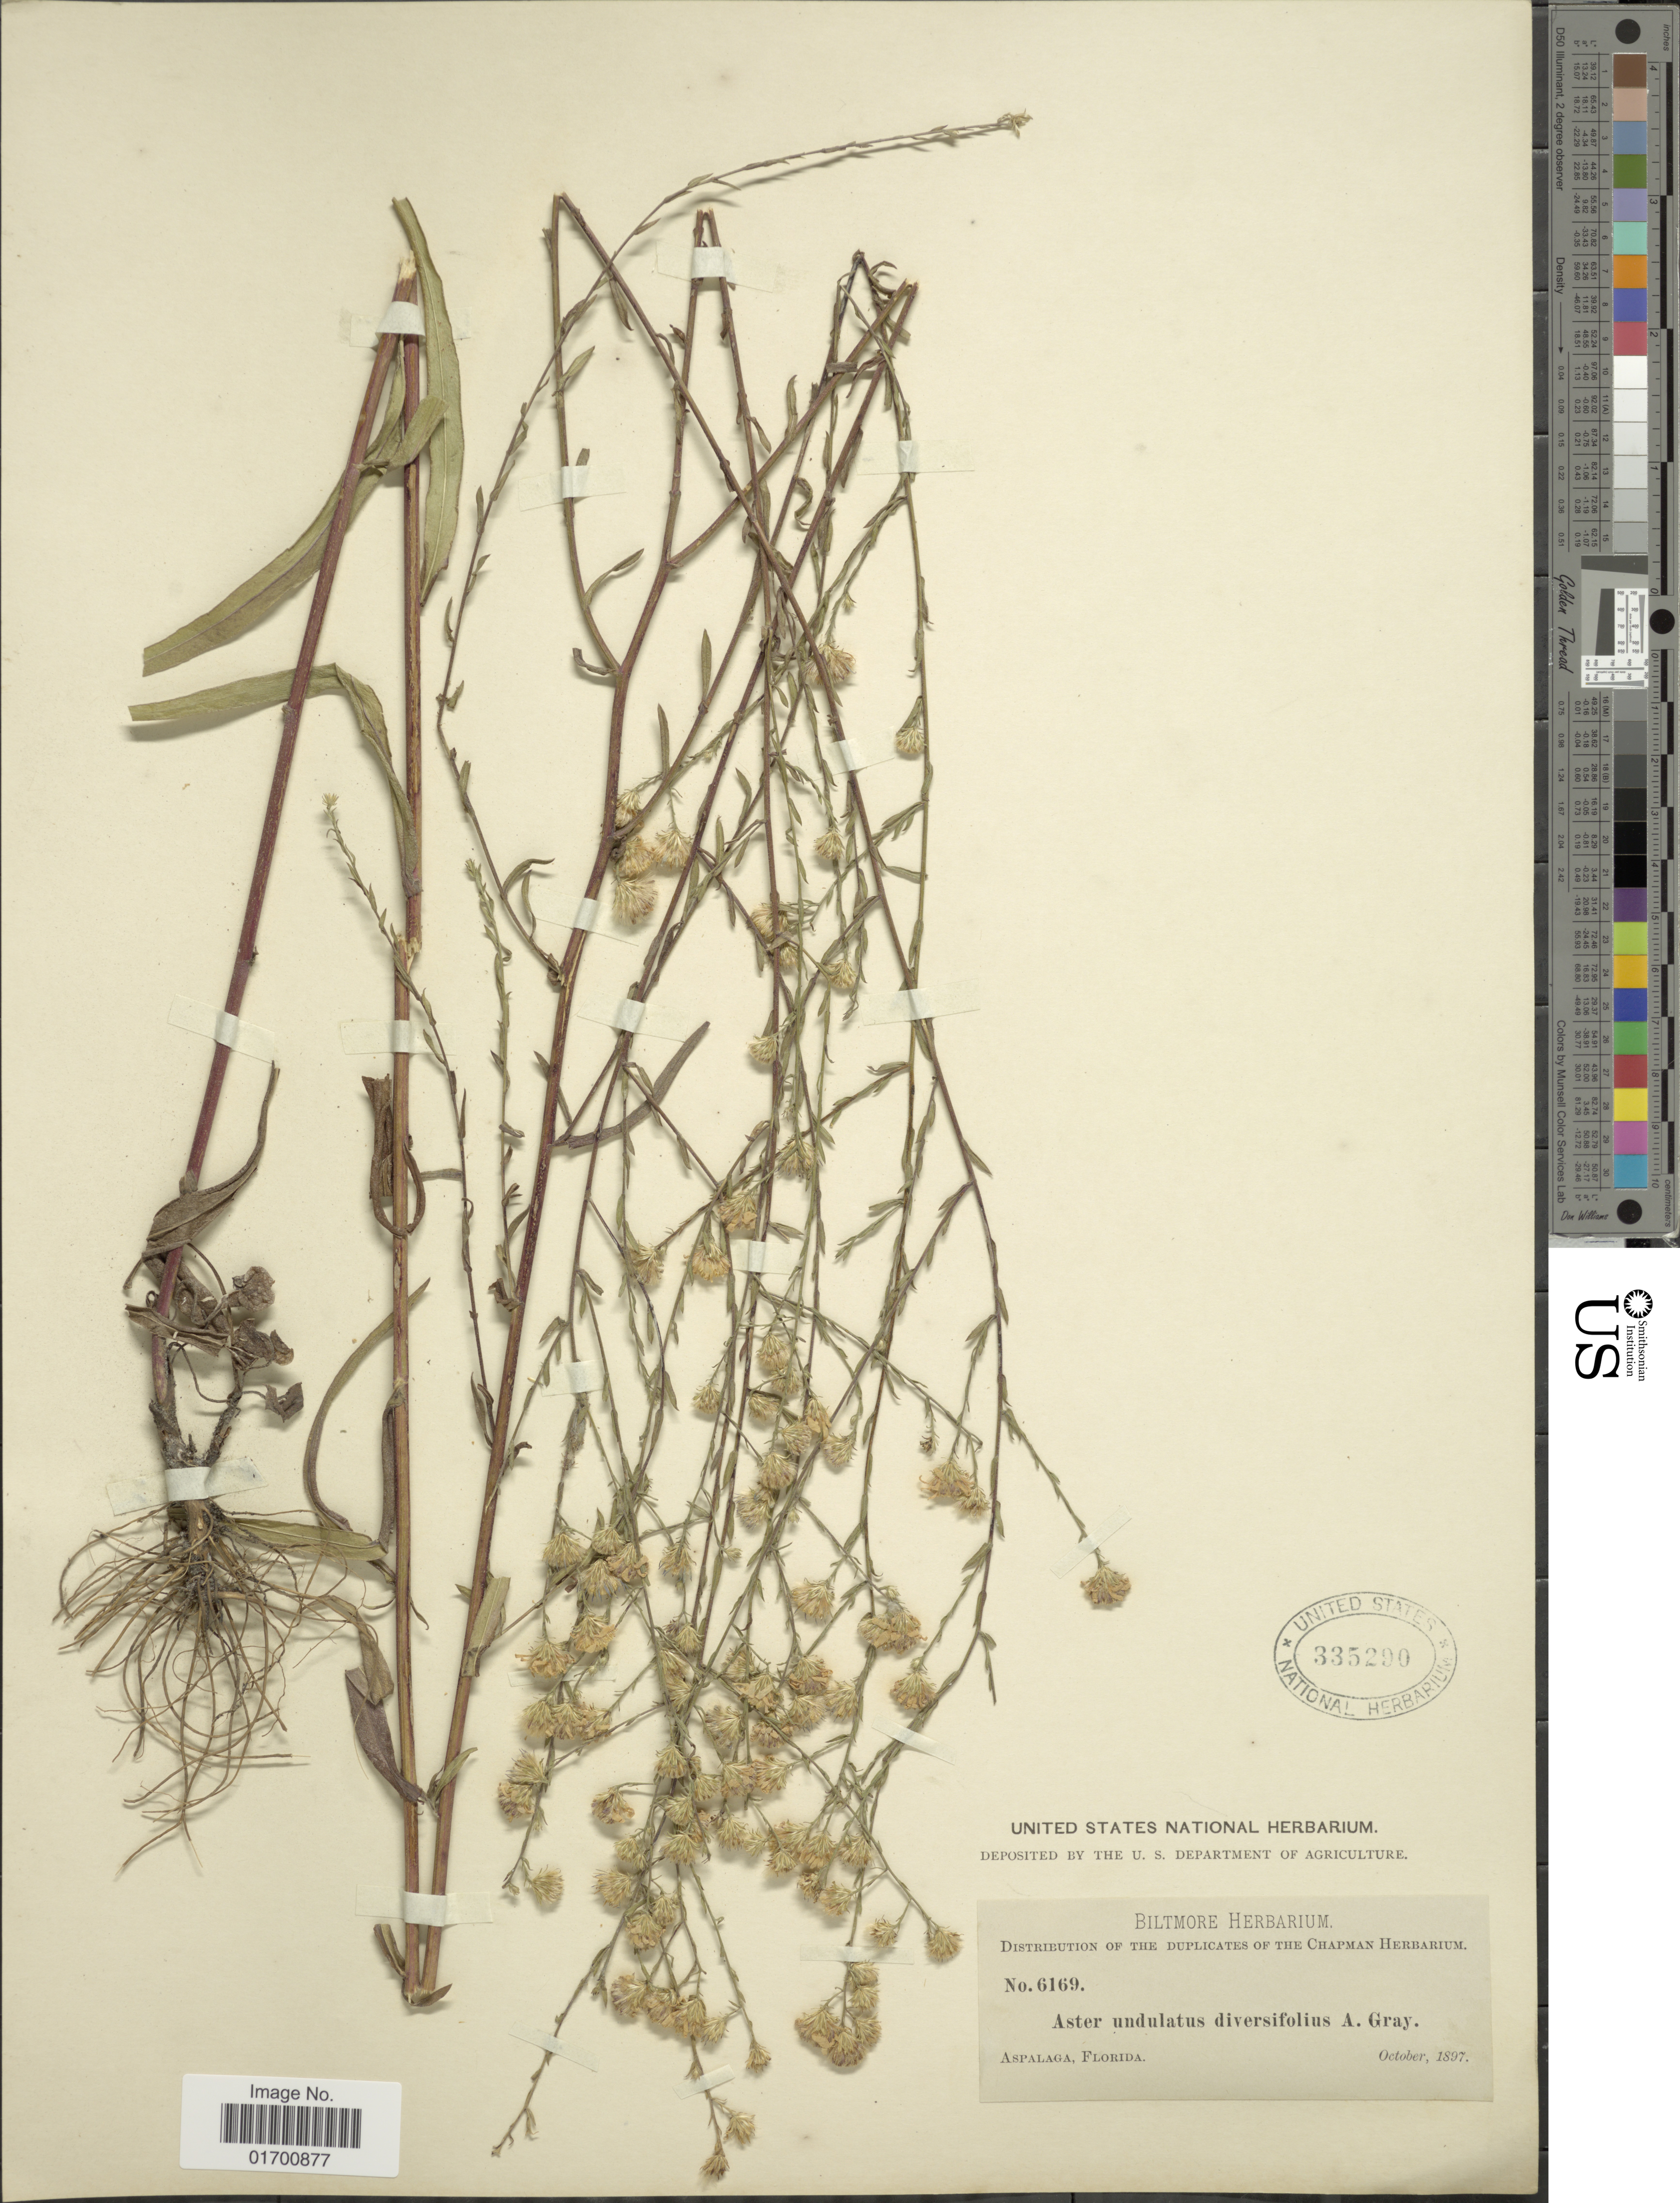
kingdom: Plantae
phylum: Tracheophyta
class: Magnoliopsida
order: Asterales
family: Asteraceae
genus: Symphyotrichum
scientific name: Symphyotrichum undulatum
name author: (L.) G.L. Nesom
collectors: ex herb. Chapman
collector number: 6169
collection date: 1897-10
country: United States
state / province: Florida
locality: Aspalaga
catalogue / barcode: US 335290